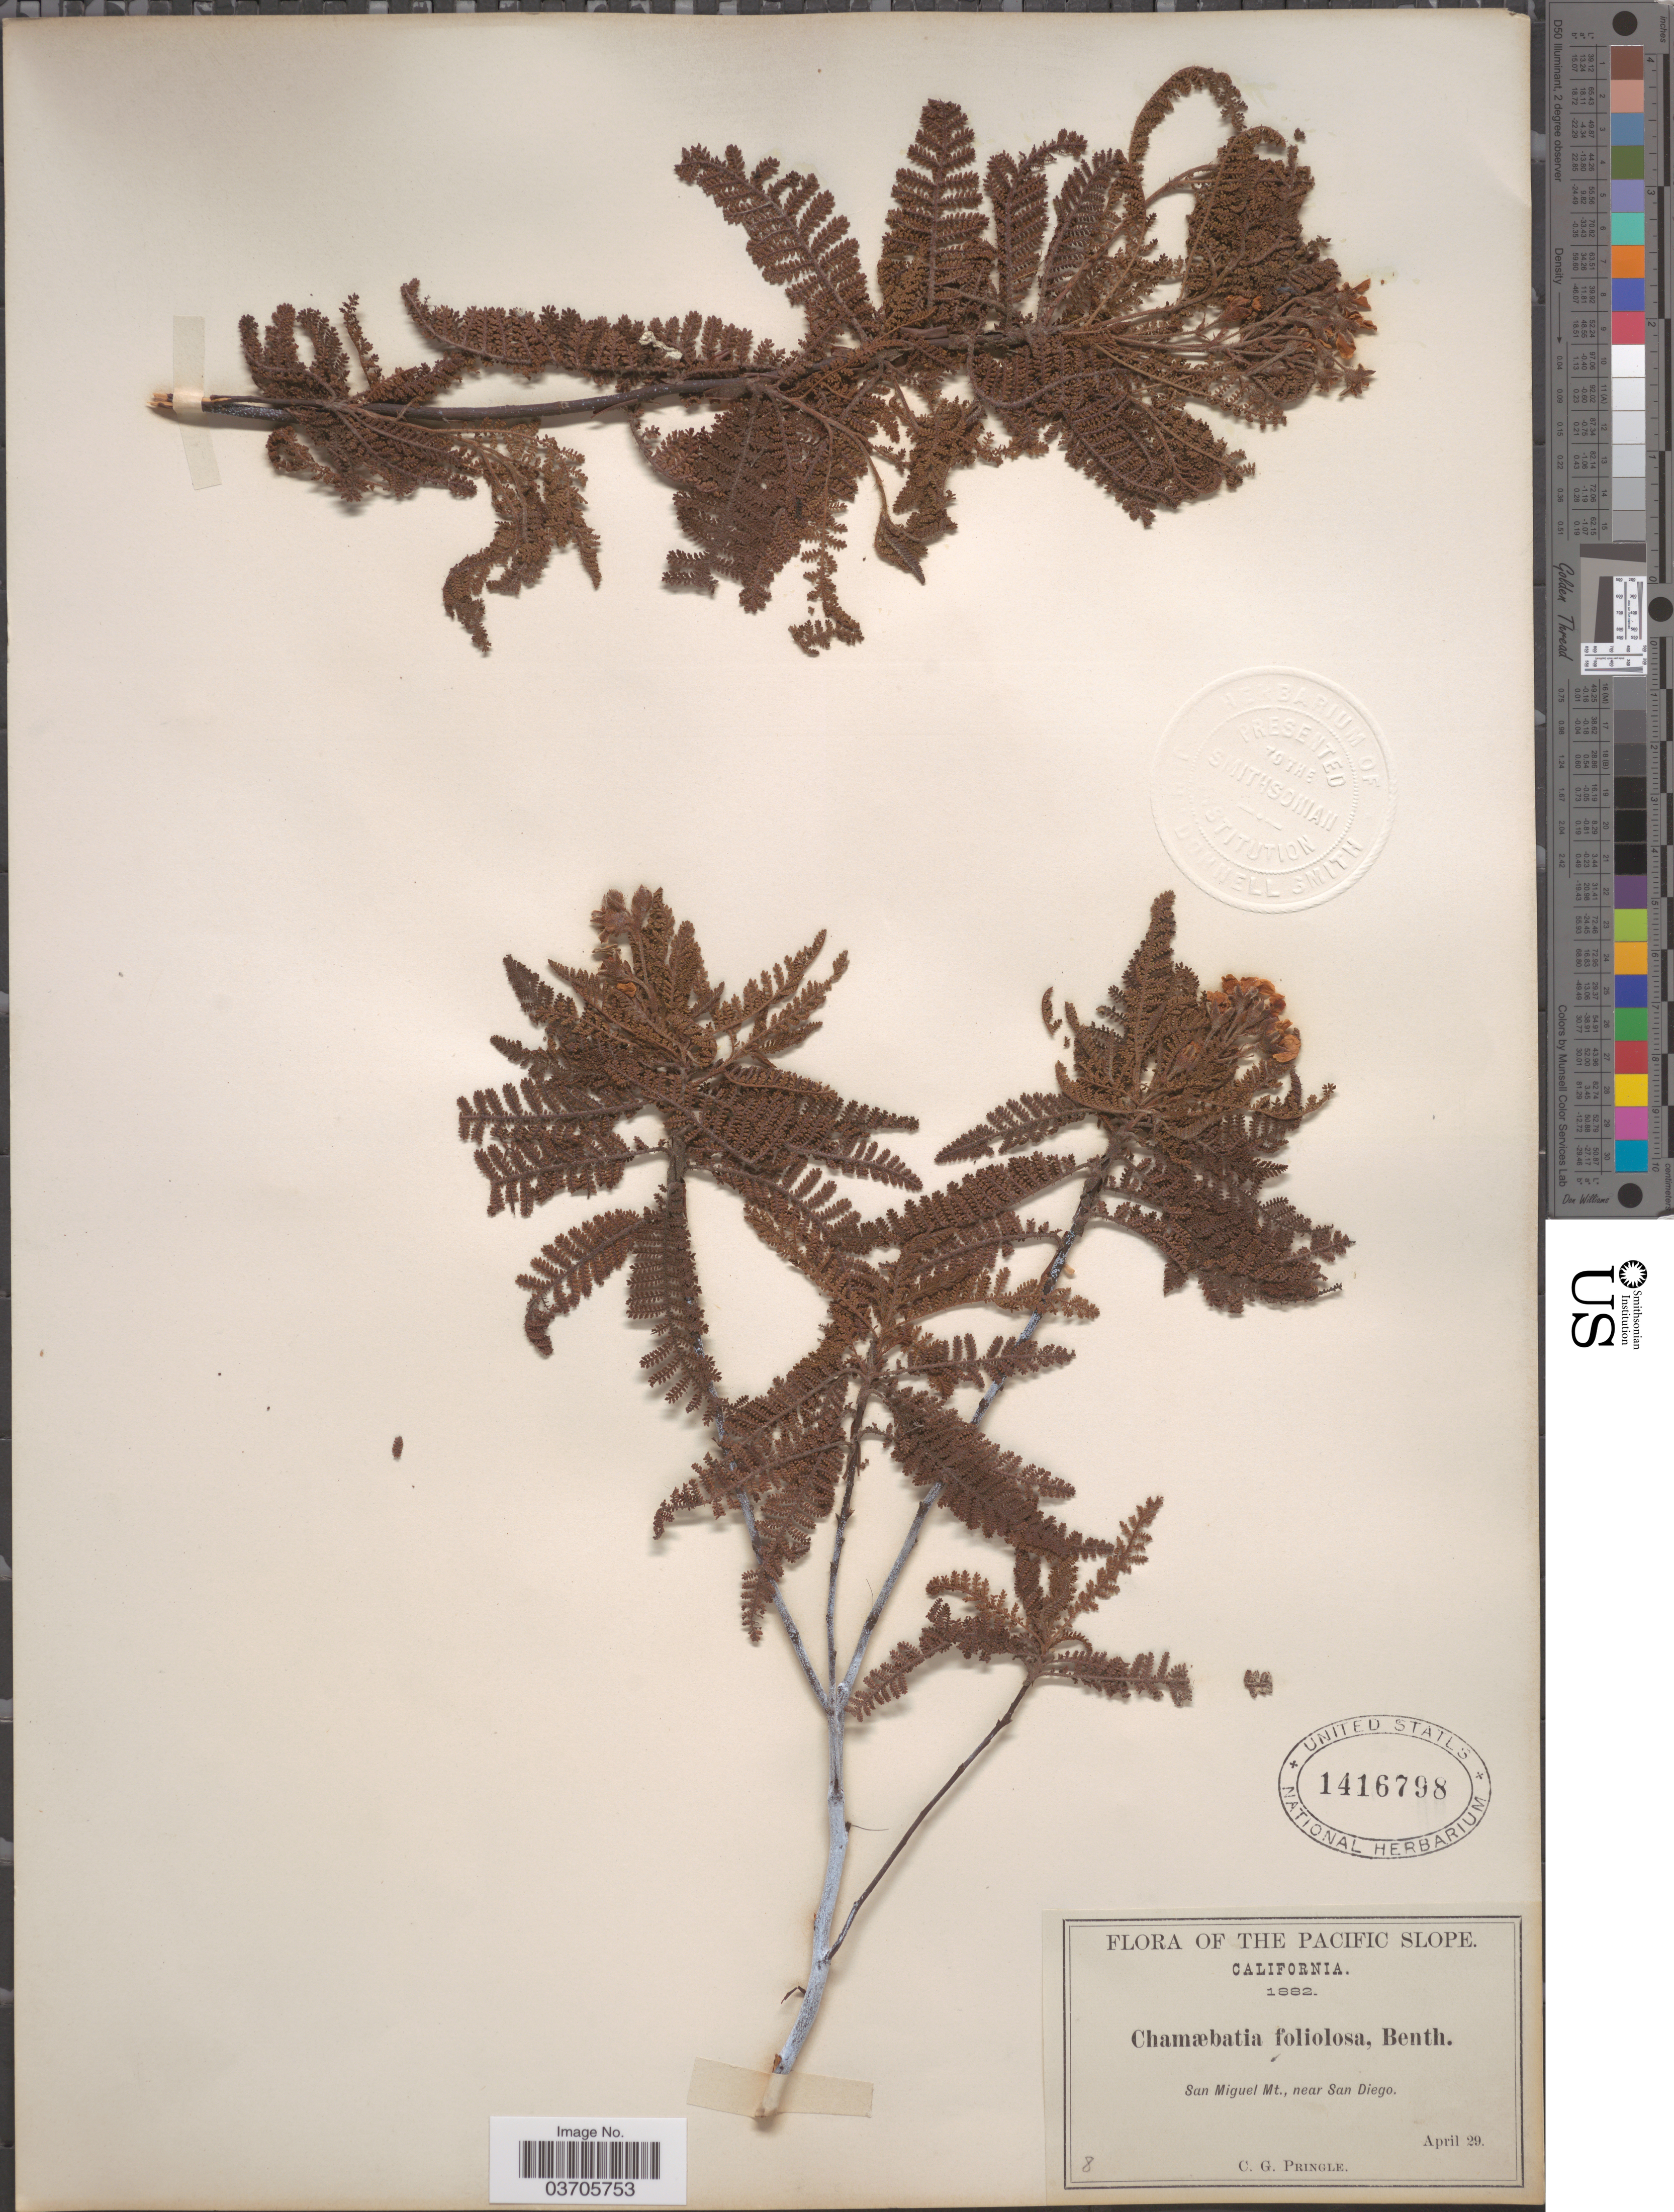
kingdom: Plantae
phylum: Tracheophyta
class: Magnoliopsida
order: Rosales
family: Rosaceae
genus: Chamaebatia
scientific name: Chamaebatia australis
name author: (Brandegee) Abrams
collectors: C. G. Pringle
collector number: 8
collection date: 1882-04-29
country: United States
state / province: California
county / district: San Diego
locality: The Pacific Slope. San Miguel Mt., near San Diego.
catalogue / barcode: US 1416798